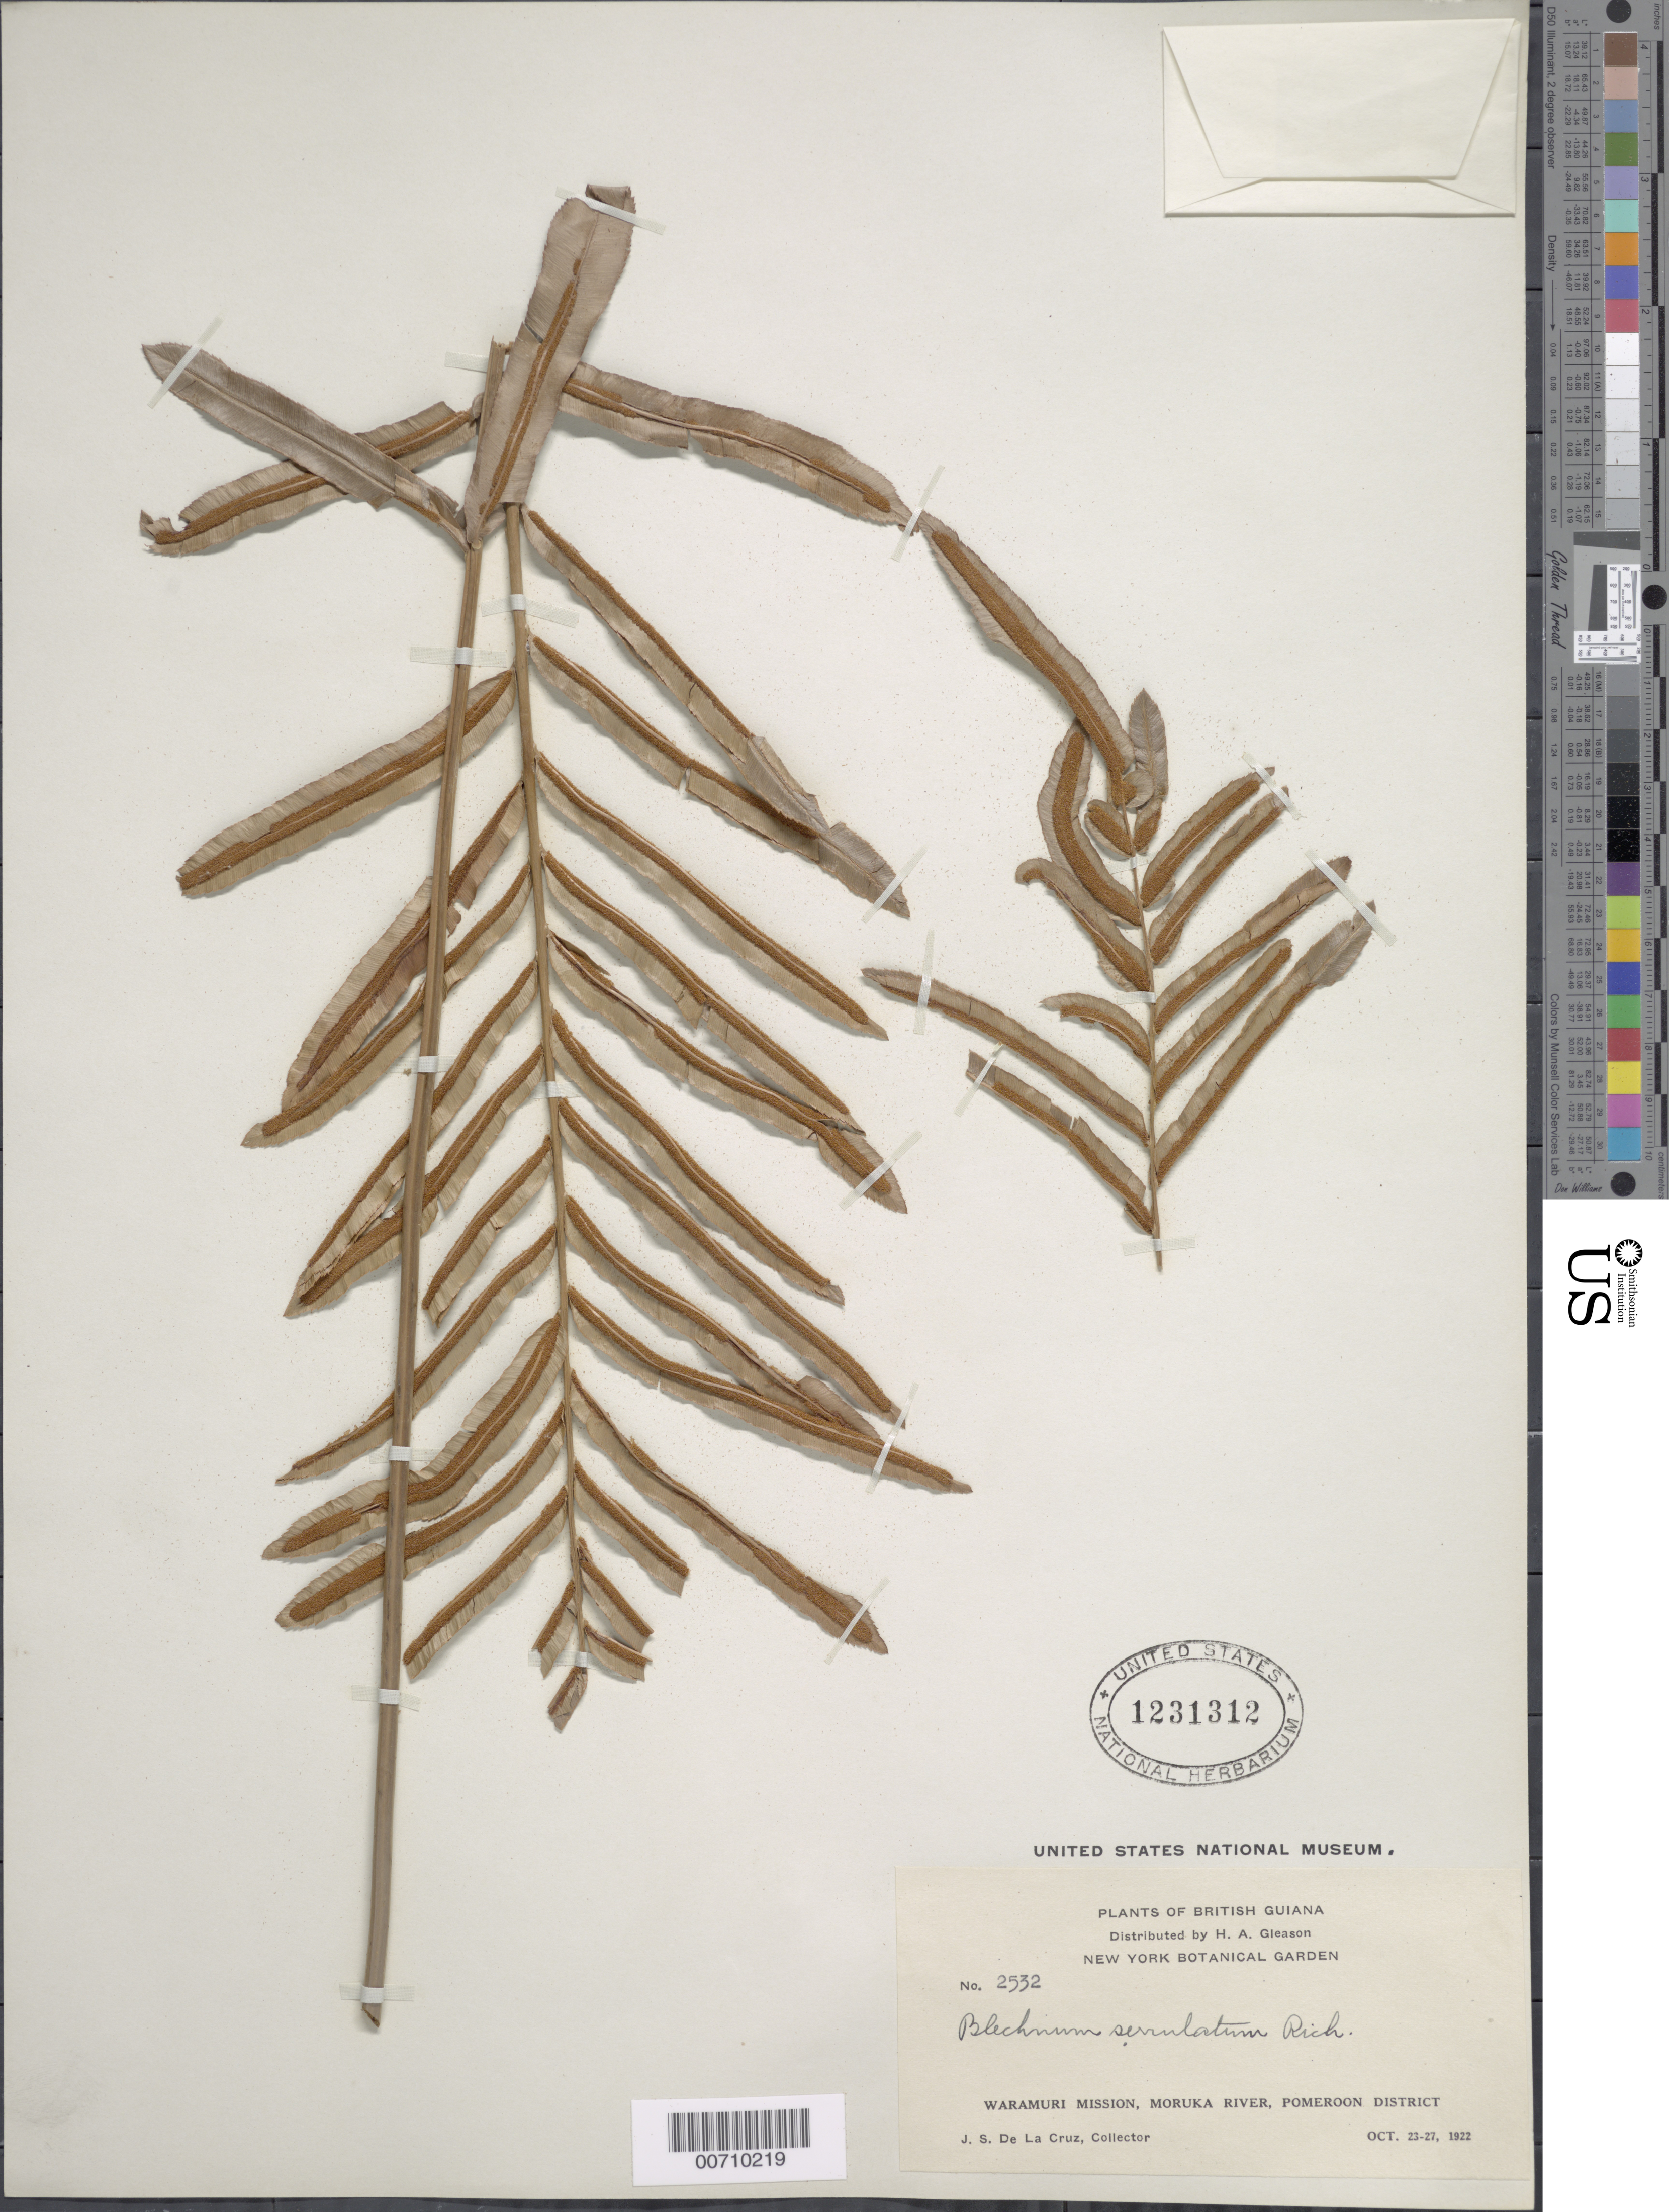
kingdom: Plantae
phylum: Tracheophyta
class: Polypodiopsida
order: Polypodiales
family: Blechnaceae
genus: Telmatoblechnum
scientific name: Telmatoblechnum serrulatum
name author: (Rich.) Perrie et al.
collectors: J. S. de la Cruz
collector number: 2532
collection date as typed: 23-Oct-22 to 27-Oct-22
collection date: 1922-10-23/1922-10-27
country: Guyana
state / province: Pomeroon-Supenaam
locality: Waramuri Mission, Moruka R., Pomeroon Dist.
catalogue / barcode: US 1231312